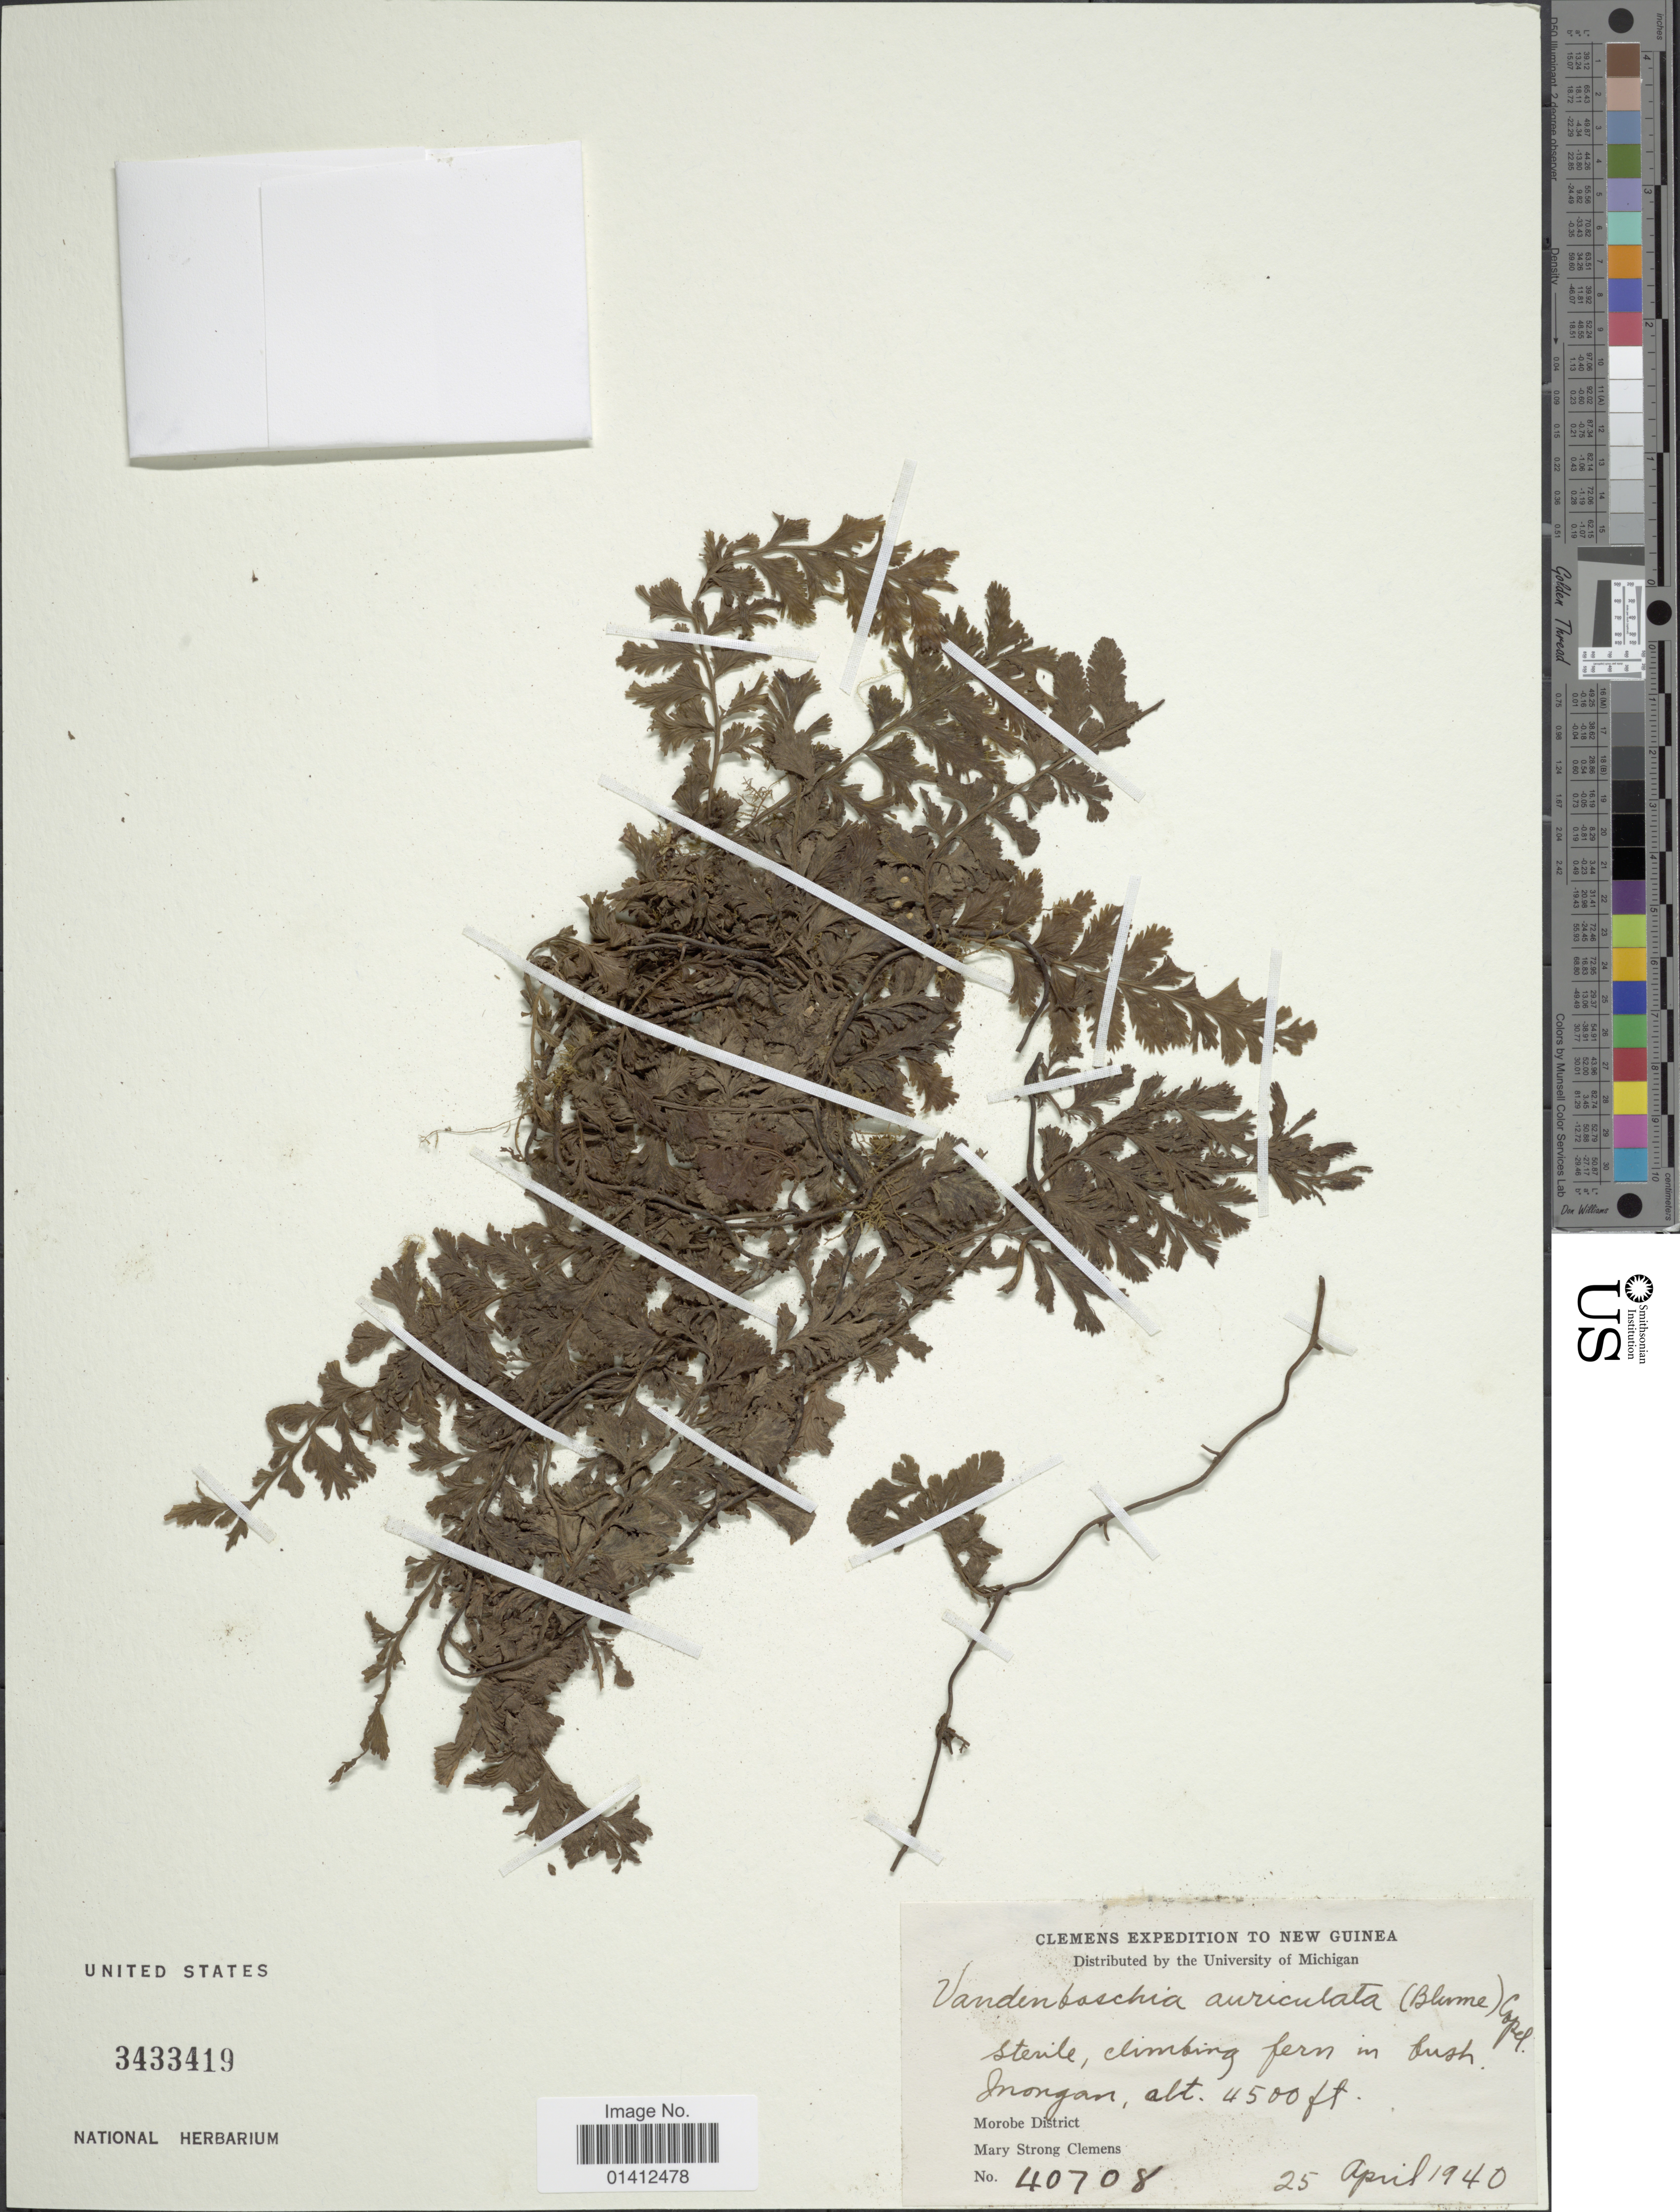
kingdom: Plantae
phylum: Tracheophyta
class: Polypodiopsida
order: Hymenophyllales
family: Hymenophyllaceae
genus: Vandenboschia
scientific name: Vandenboschia auriculata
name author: (Blume) Copel.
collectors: M. S. Clemens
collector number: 40708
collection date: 1940-04-25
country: Papua New Guinea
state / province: Morobe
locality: Inongan, Morobe District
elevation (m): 1372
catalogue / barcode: US 3433419